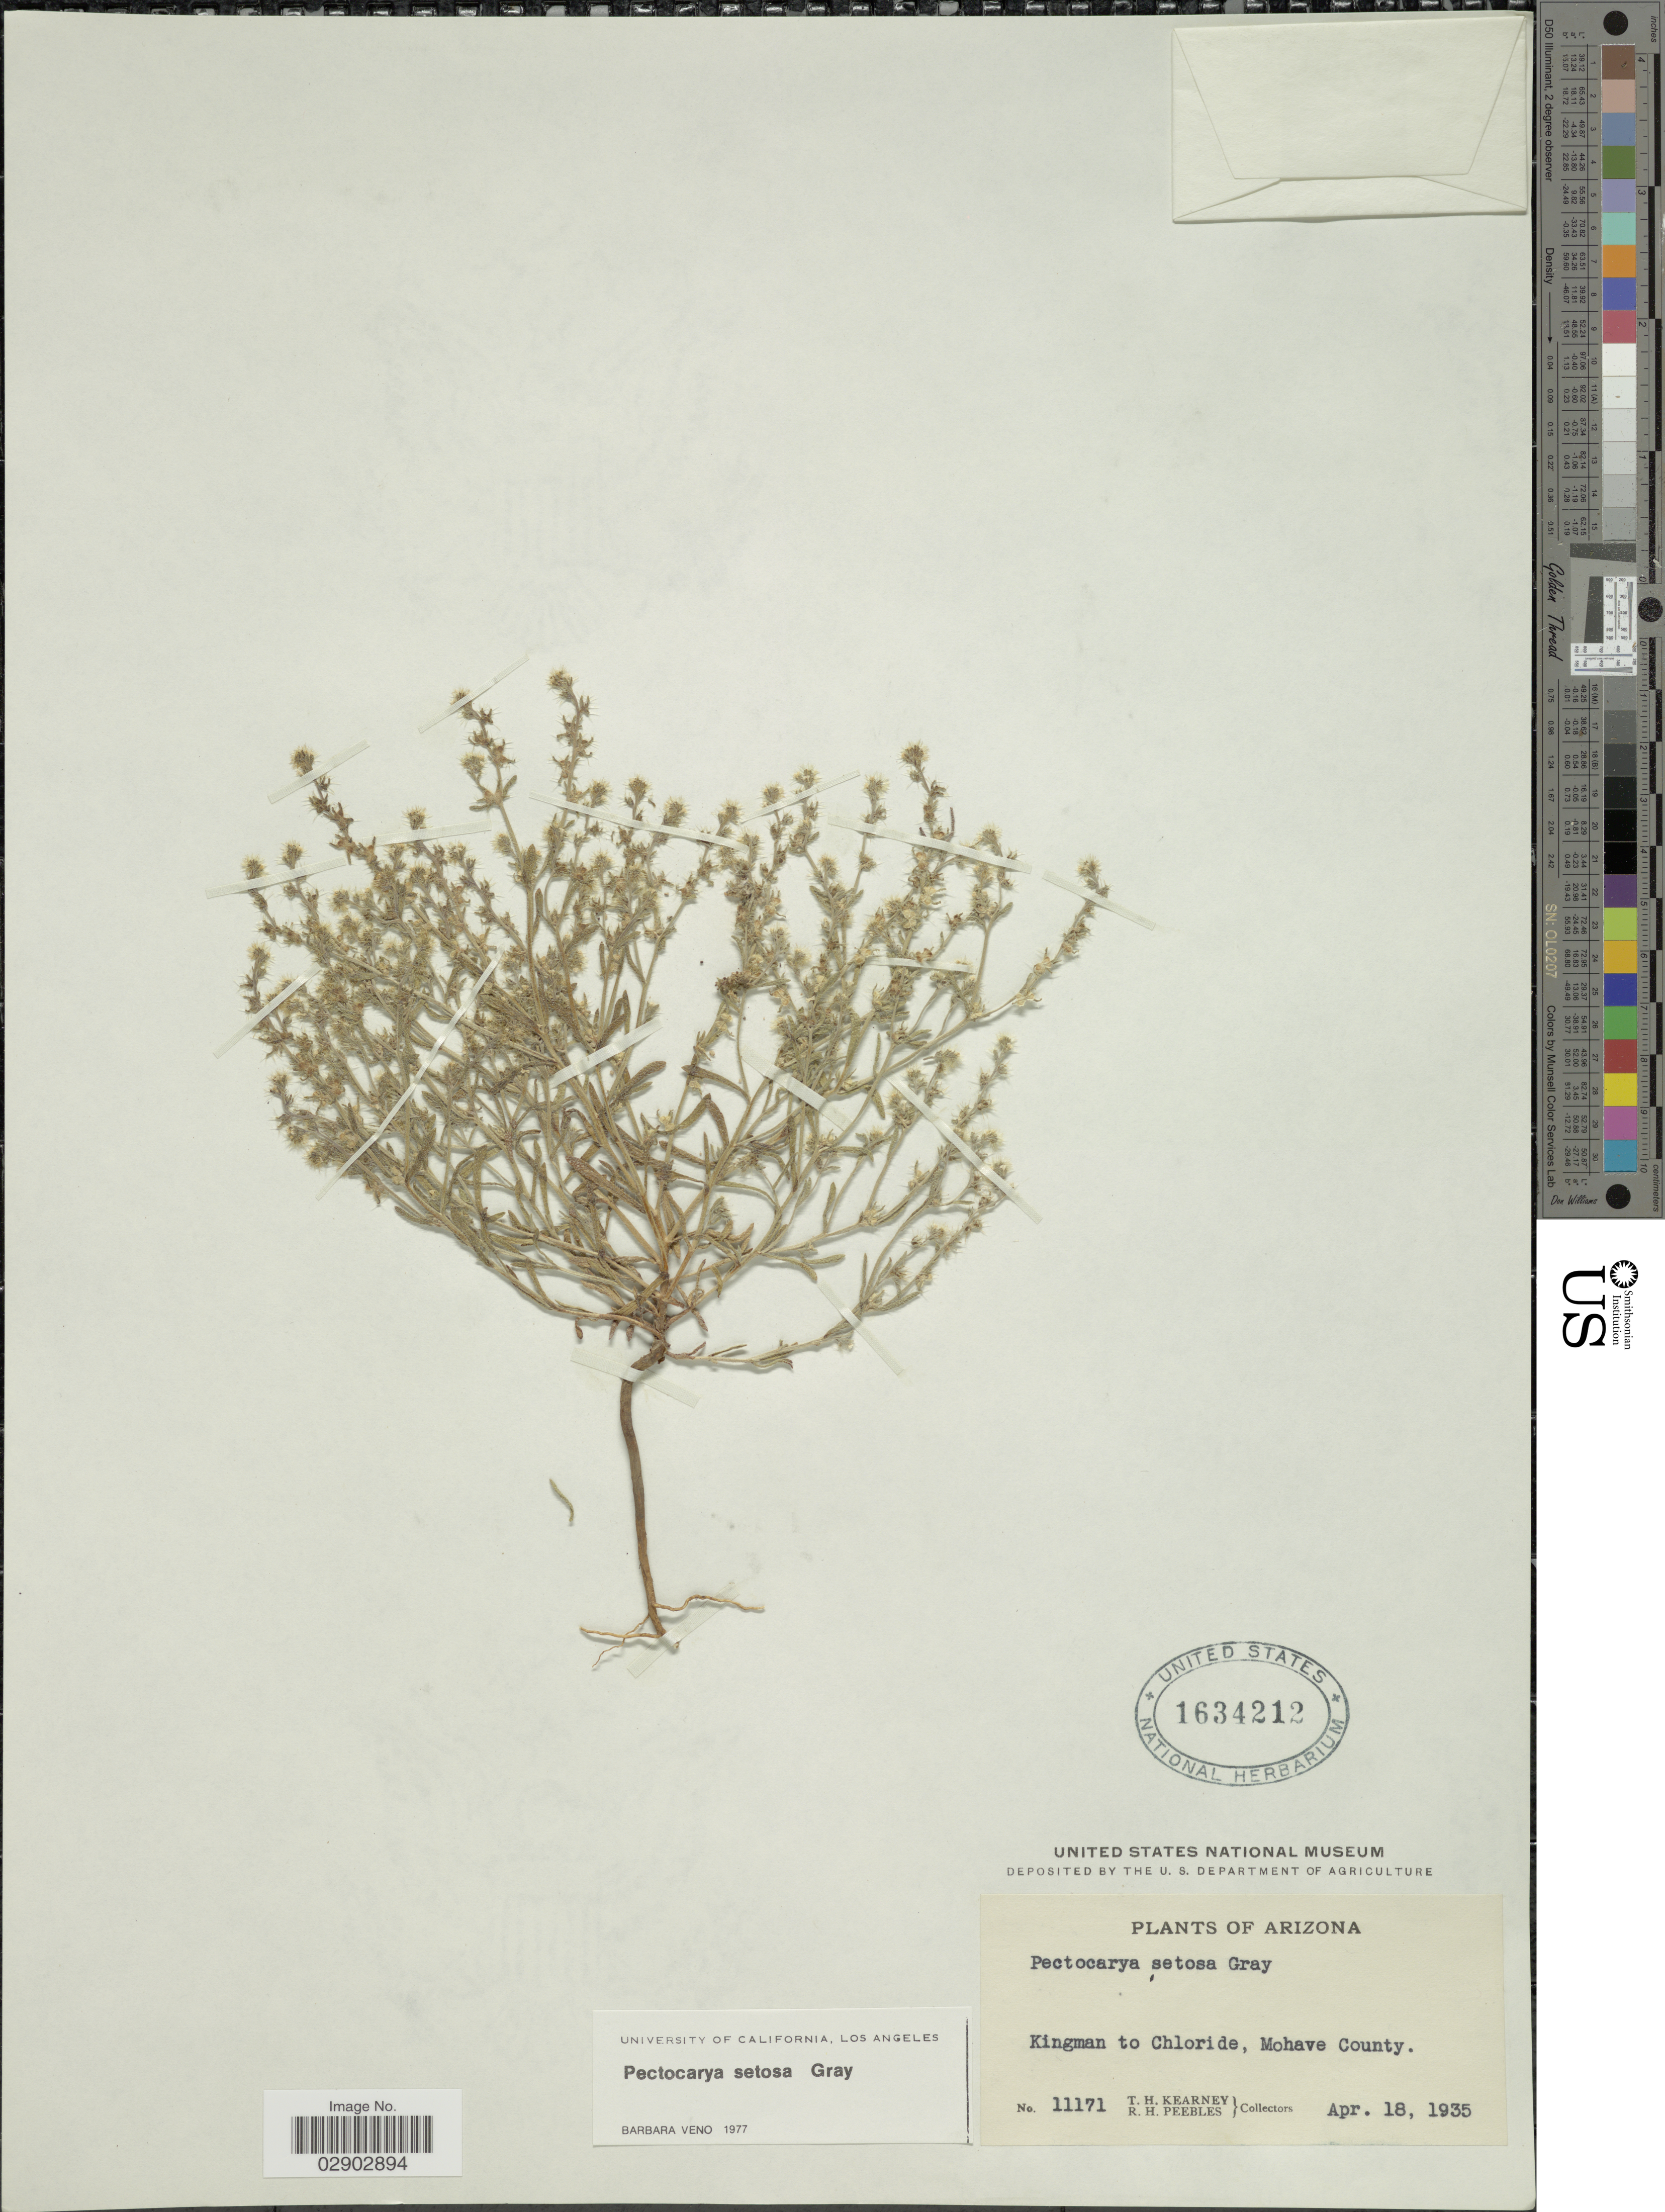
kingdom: Plantae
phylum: Tracheophyta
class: Magnoliopsida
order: Boraginales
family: Boraginaceae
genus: Pectocarya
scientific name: Pectocarya setosa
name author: A. Gray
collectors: T. H. Kearney & R. H. Peebles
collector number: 11171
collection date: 1935-04-18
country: United States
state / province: Arizona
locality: Kingman to Chloride, Mohave County.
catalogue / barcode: US 1634212